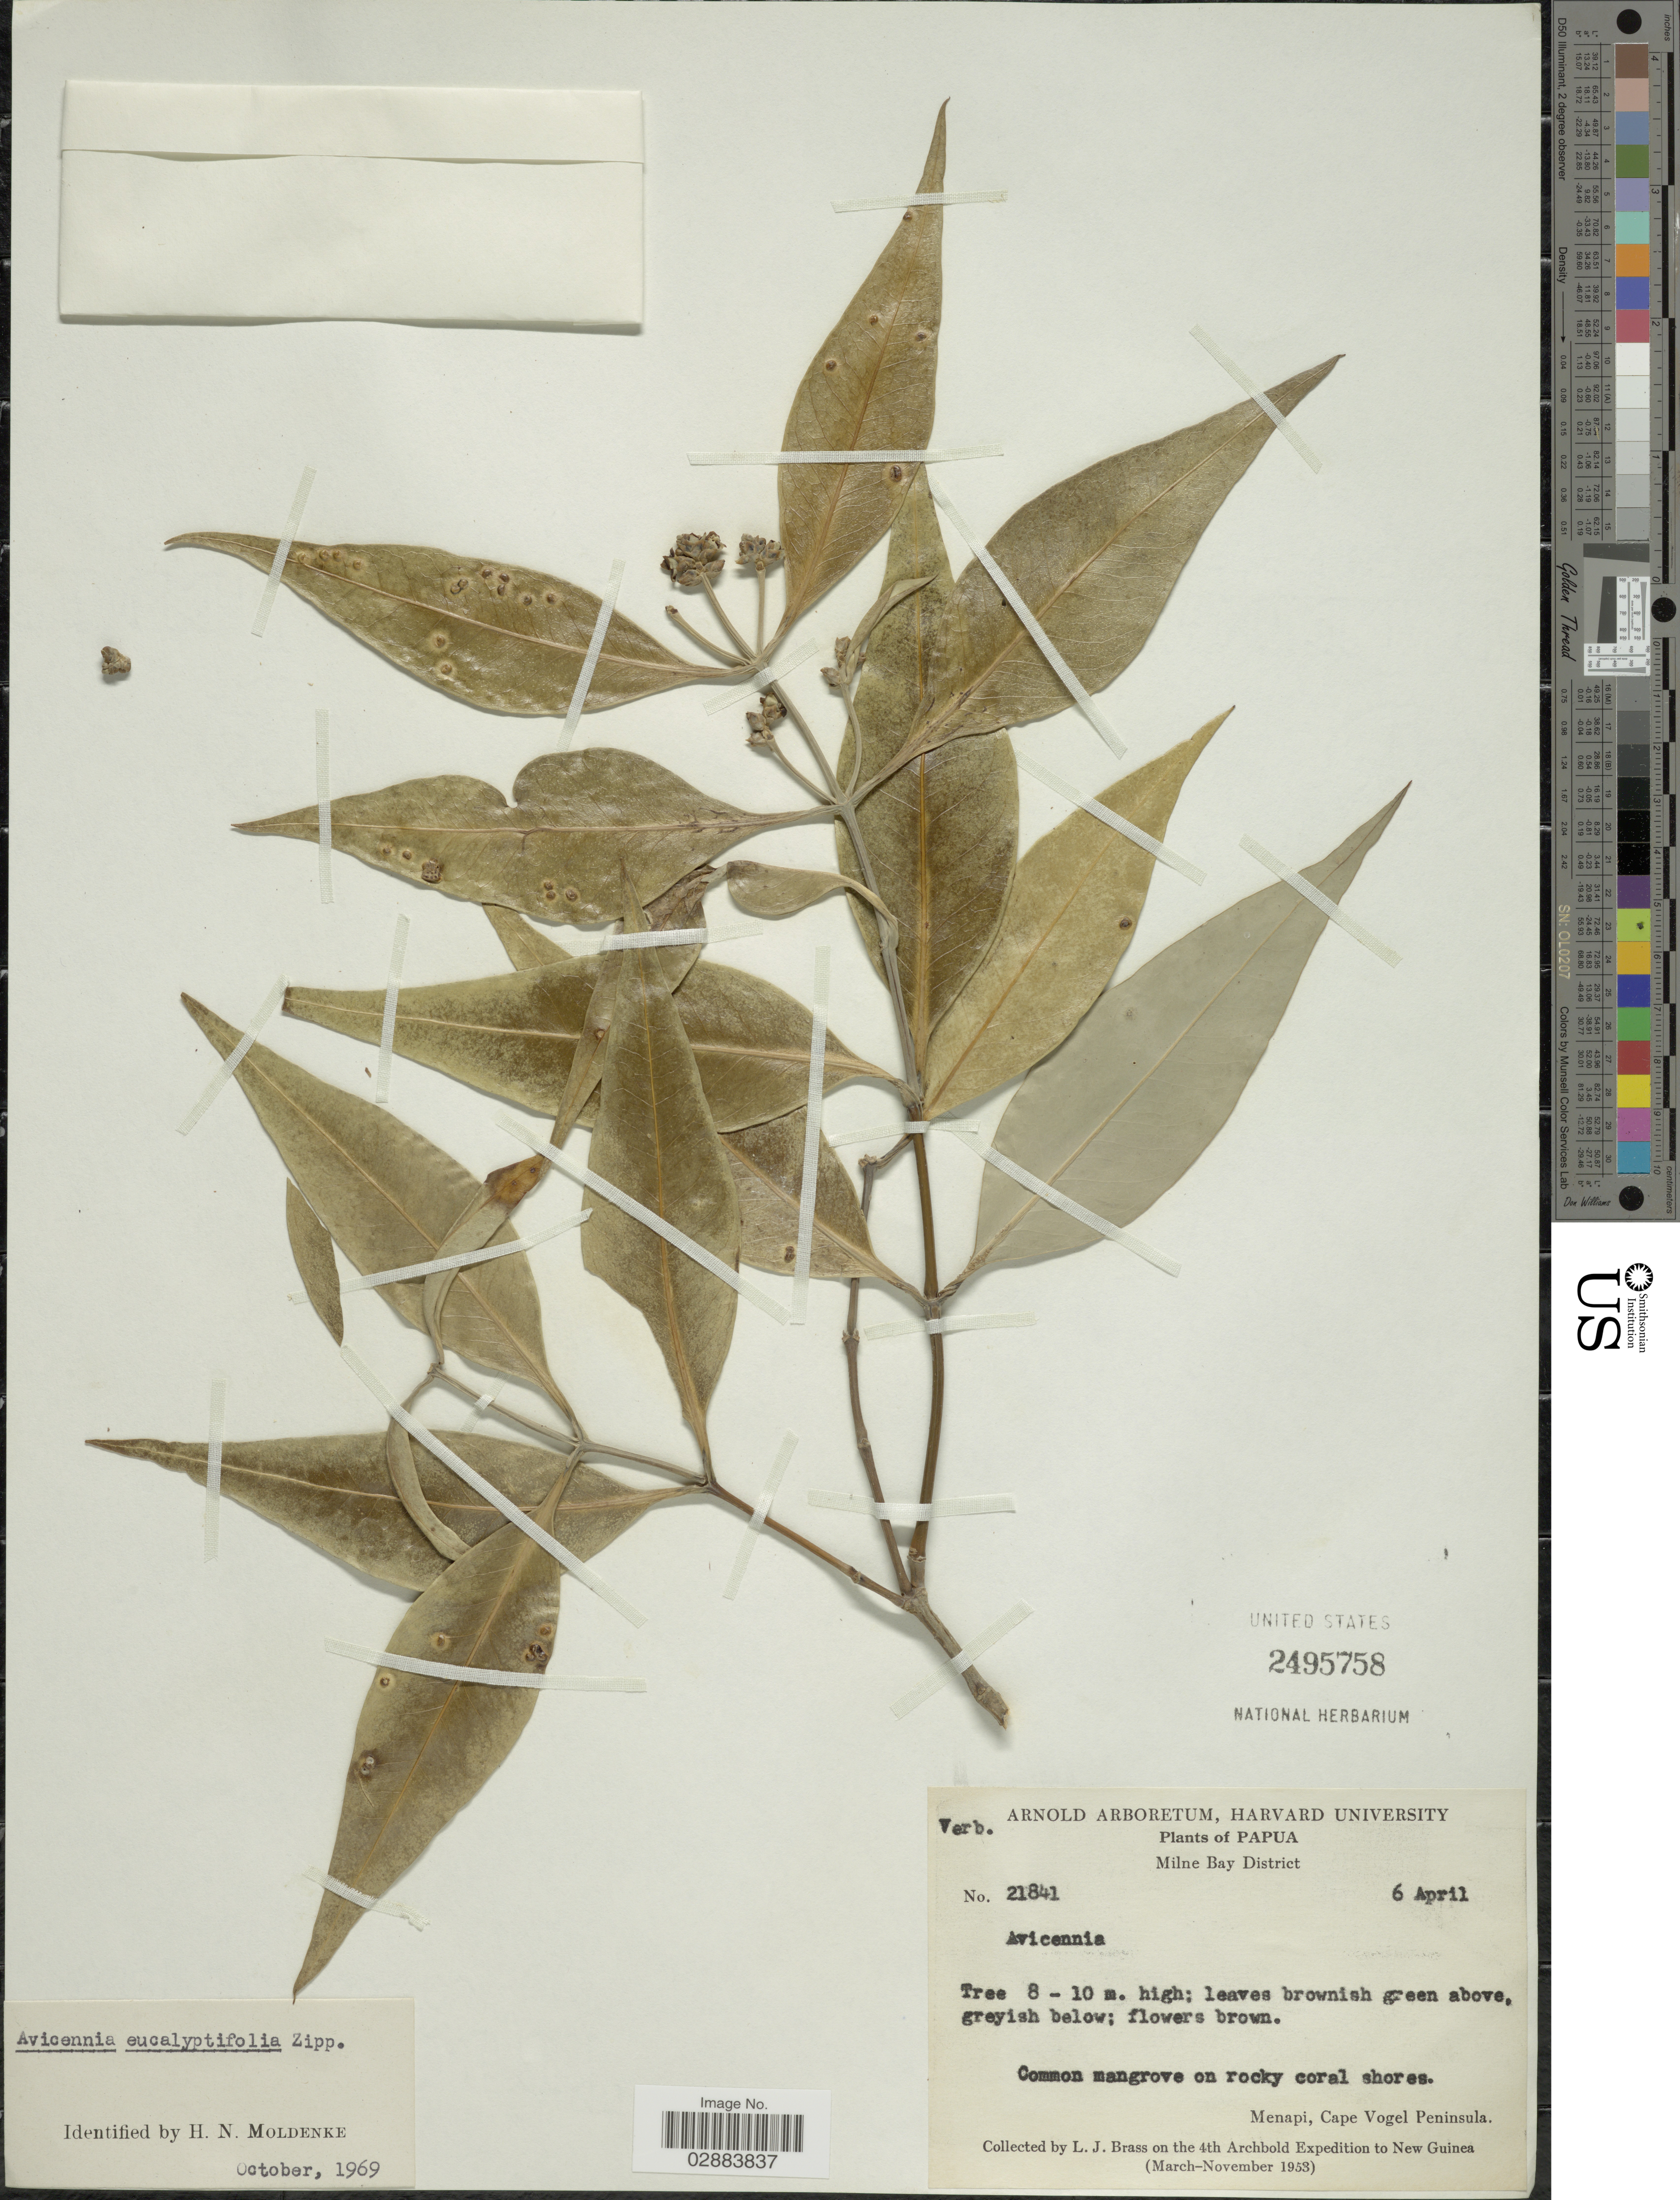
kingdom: Plantae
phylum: Tracheophyta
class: Magnoliopsida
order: Lamiales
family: Acanthaceae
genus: Avicennia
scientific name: Avicennia eucalyptifolia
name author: (Valeton) Zipp. ex Moldenke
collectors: L. J. Brass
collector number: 21841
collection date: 1953-04-06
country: Papua New Guinea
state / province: Milne Bay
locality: Papua. Milbe Bay District. Menapi, Cape Vogel Peninsula. New Guinea.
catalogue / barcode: US 2495758